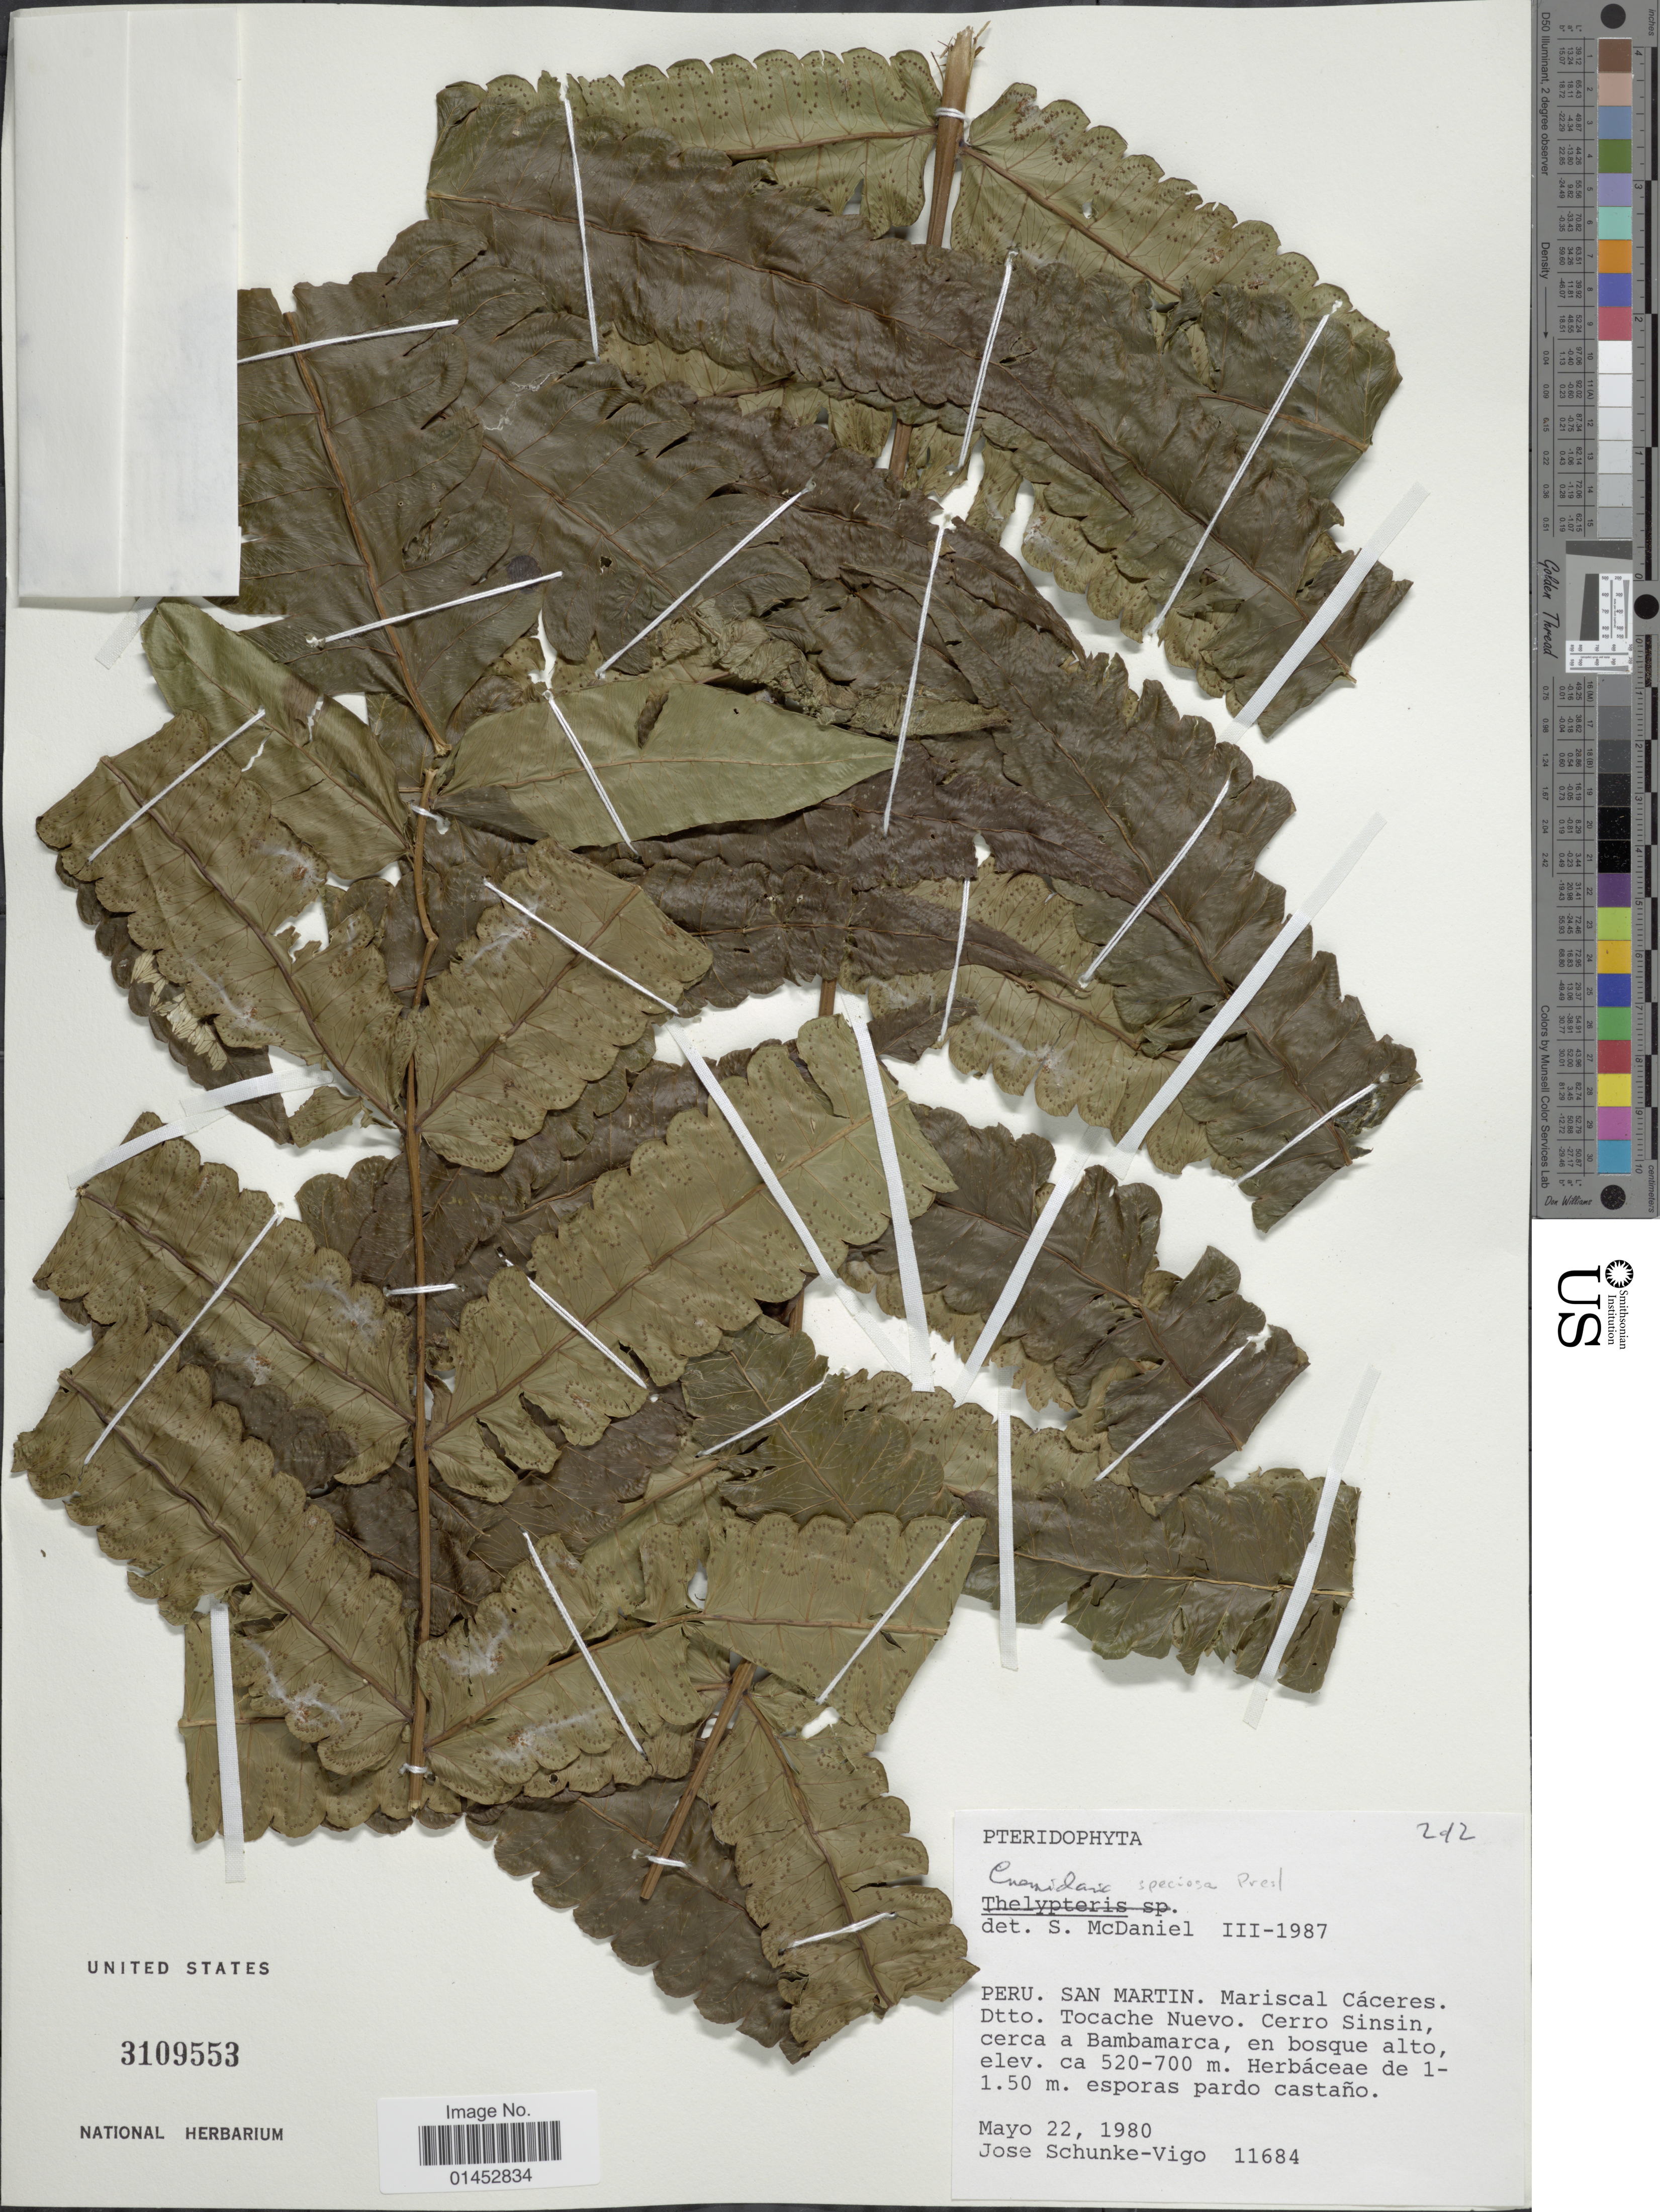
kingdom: Plantae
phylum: Tracheophyta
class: Polypodiopsida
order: Cyatheales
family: Cyatheaceae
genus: Cyathea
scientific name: Cyathea speciosa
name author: Humb. & Bonpl. ex Willd.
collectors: J. Schunke Vigo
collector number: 11684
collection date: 1980-05-22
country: Peru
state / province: San Martín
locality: Mariscal Cáceres. Dtto Tocache Nuevo. Cerro Sinsin, cerca a Bambamarca, en bosque alto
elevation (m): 520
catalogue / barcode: US 3109553